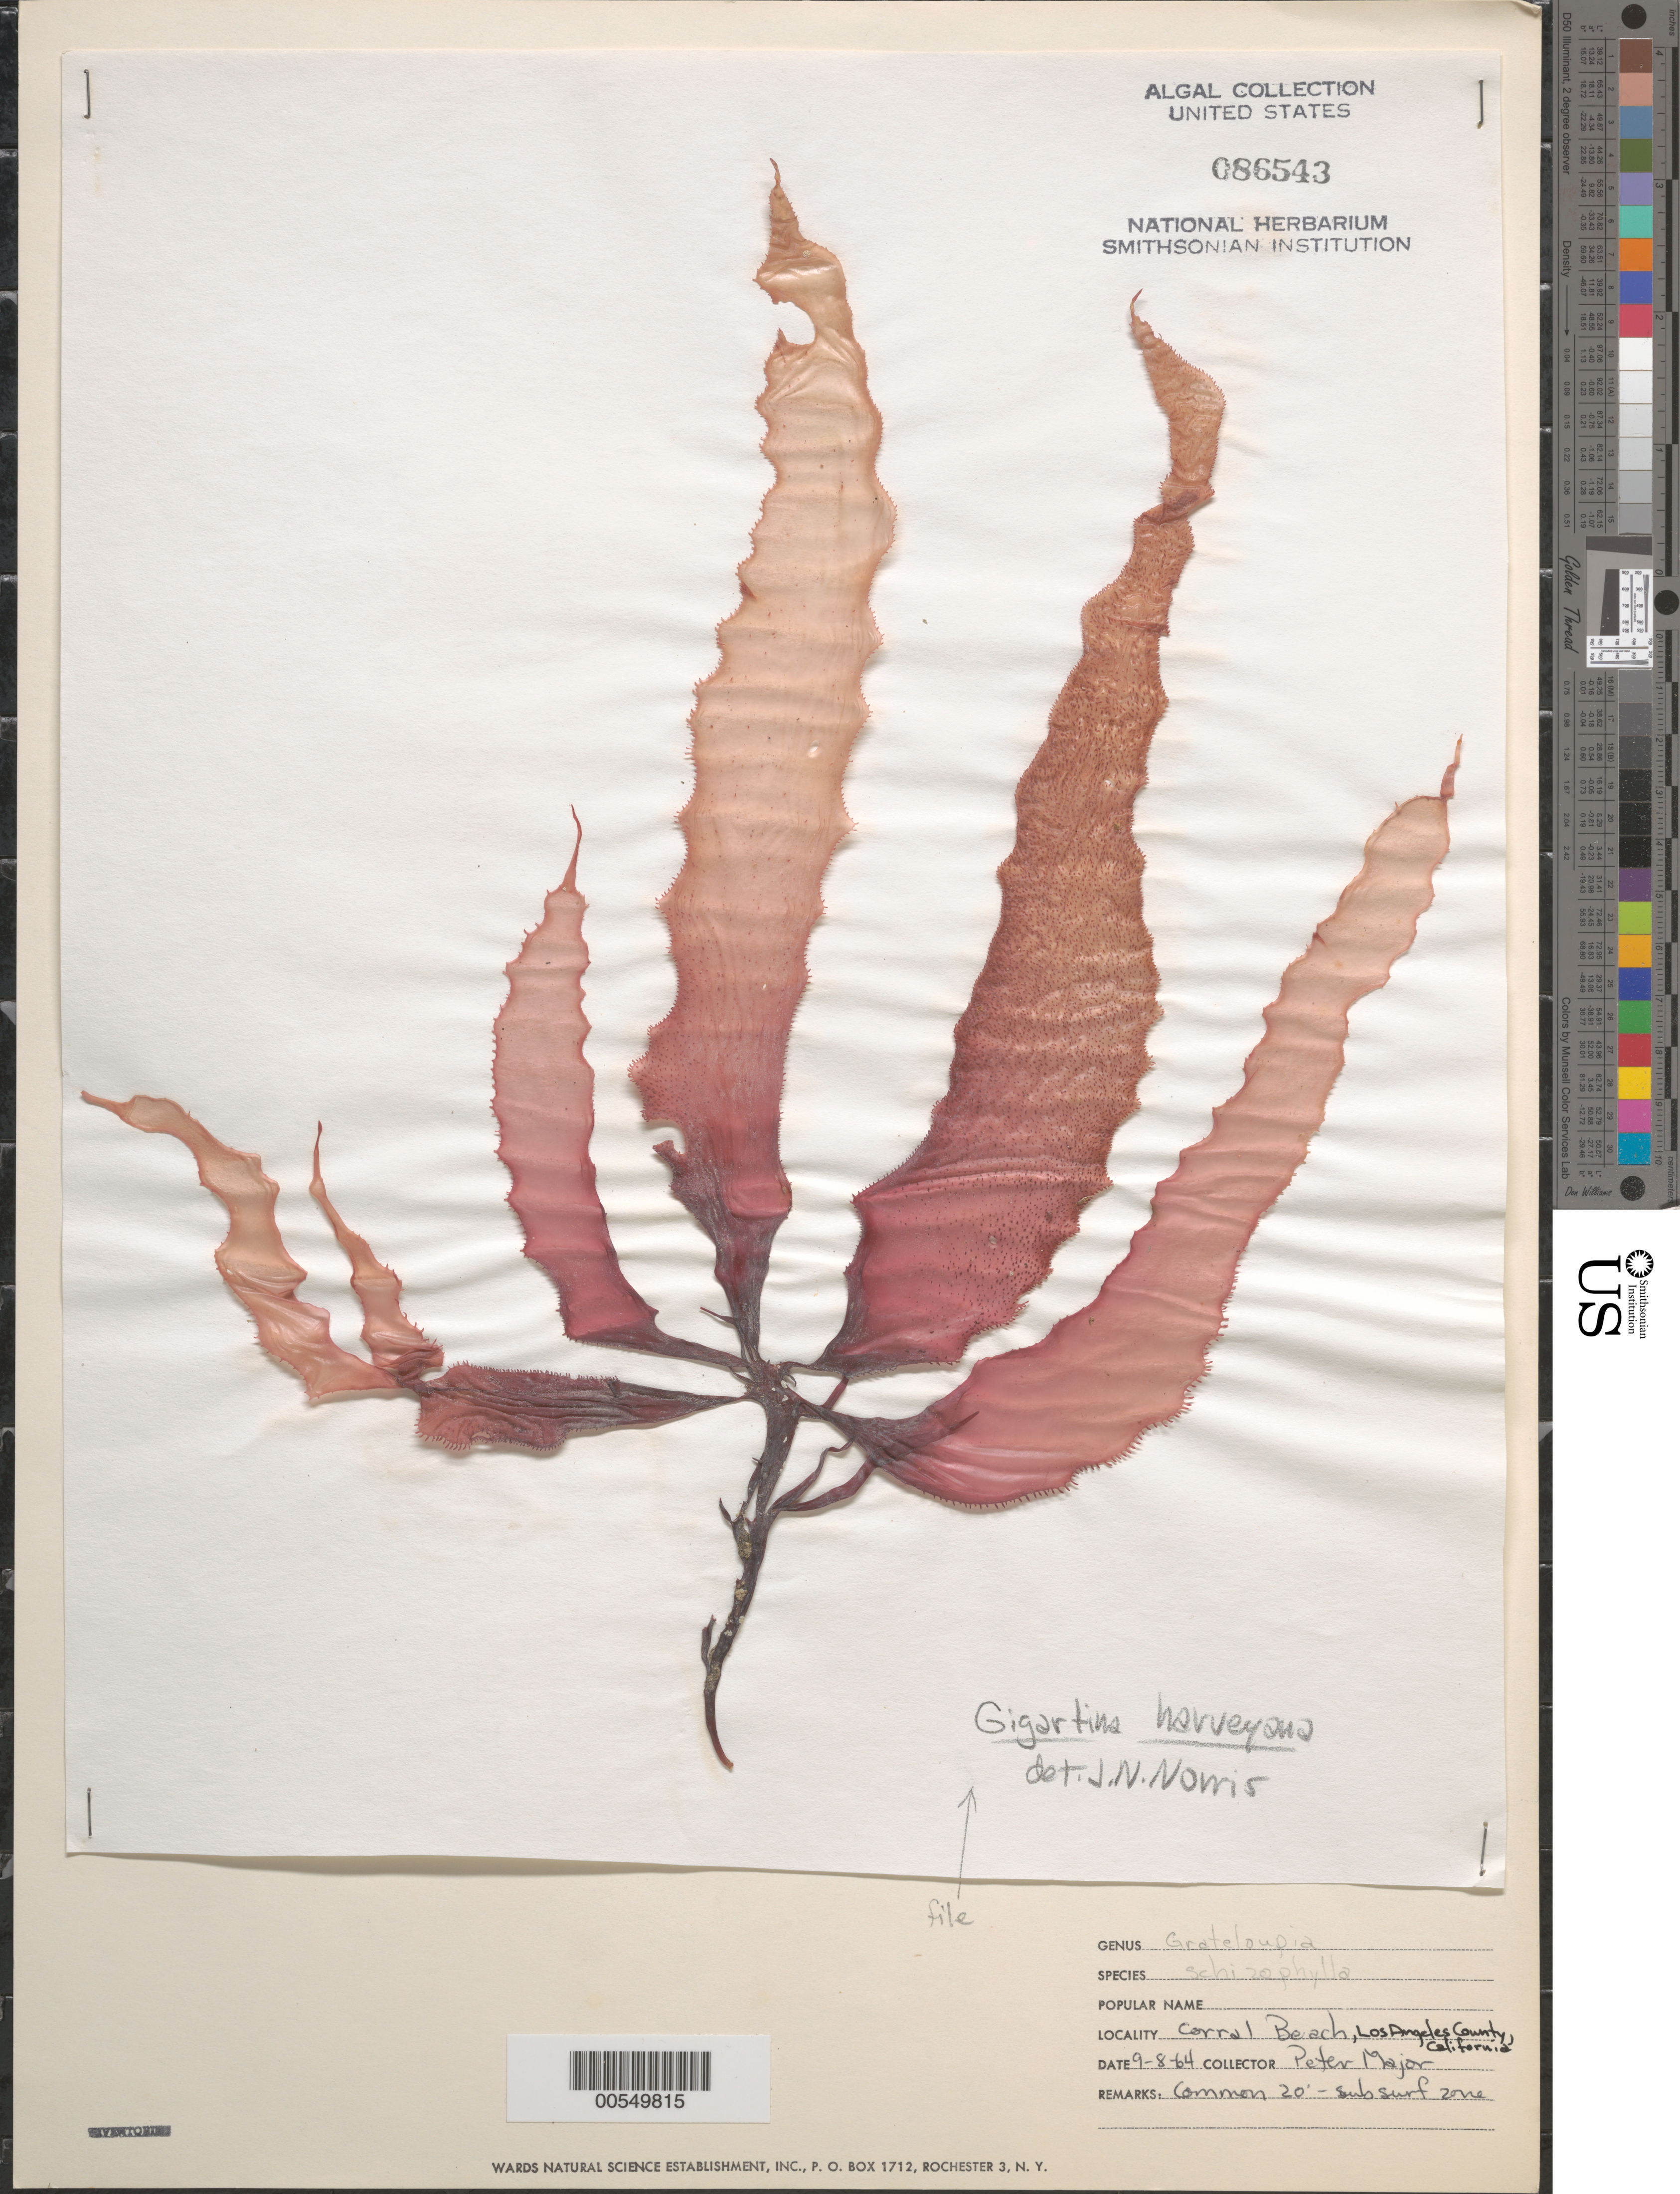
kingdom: Plantae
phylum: Rhodophyta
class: Florideophyceae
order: Gigartinales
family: Gigartinaceae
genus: Chondracanthus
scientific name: Chondracanthus harveyanus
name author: (Kütz.) Guiry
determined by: Algae name updating Project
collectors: P. Major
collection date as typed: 08 Sep 1964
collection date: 1964-09-08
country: United States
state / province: California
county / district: Los Angeles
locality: Corral Beach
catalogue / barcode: US 86543